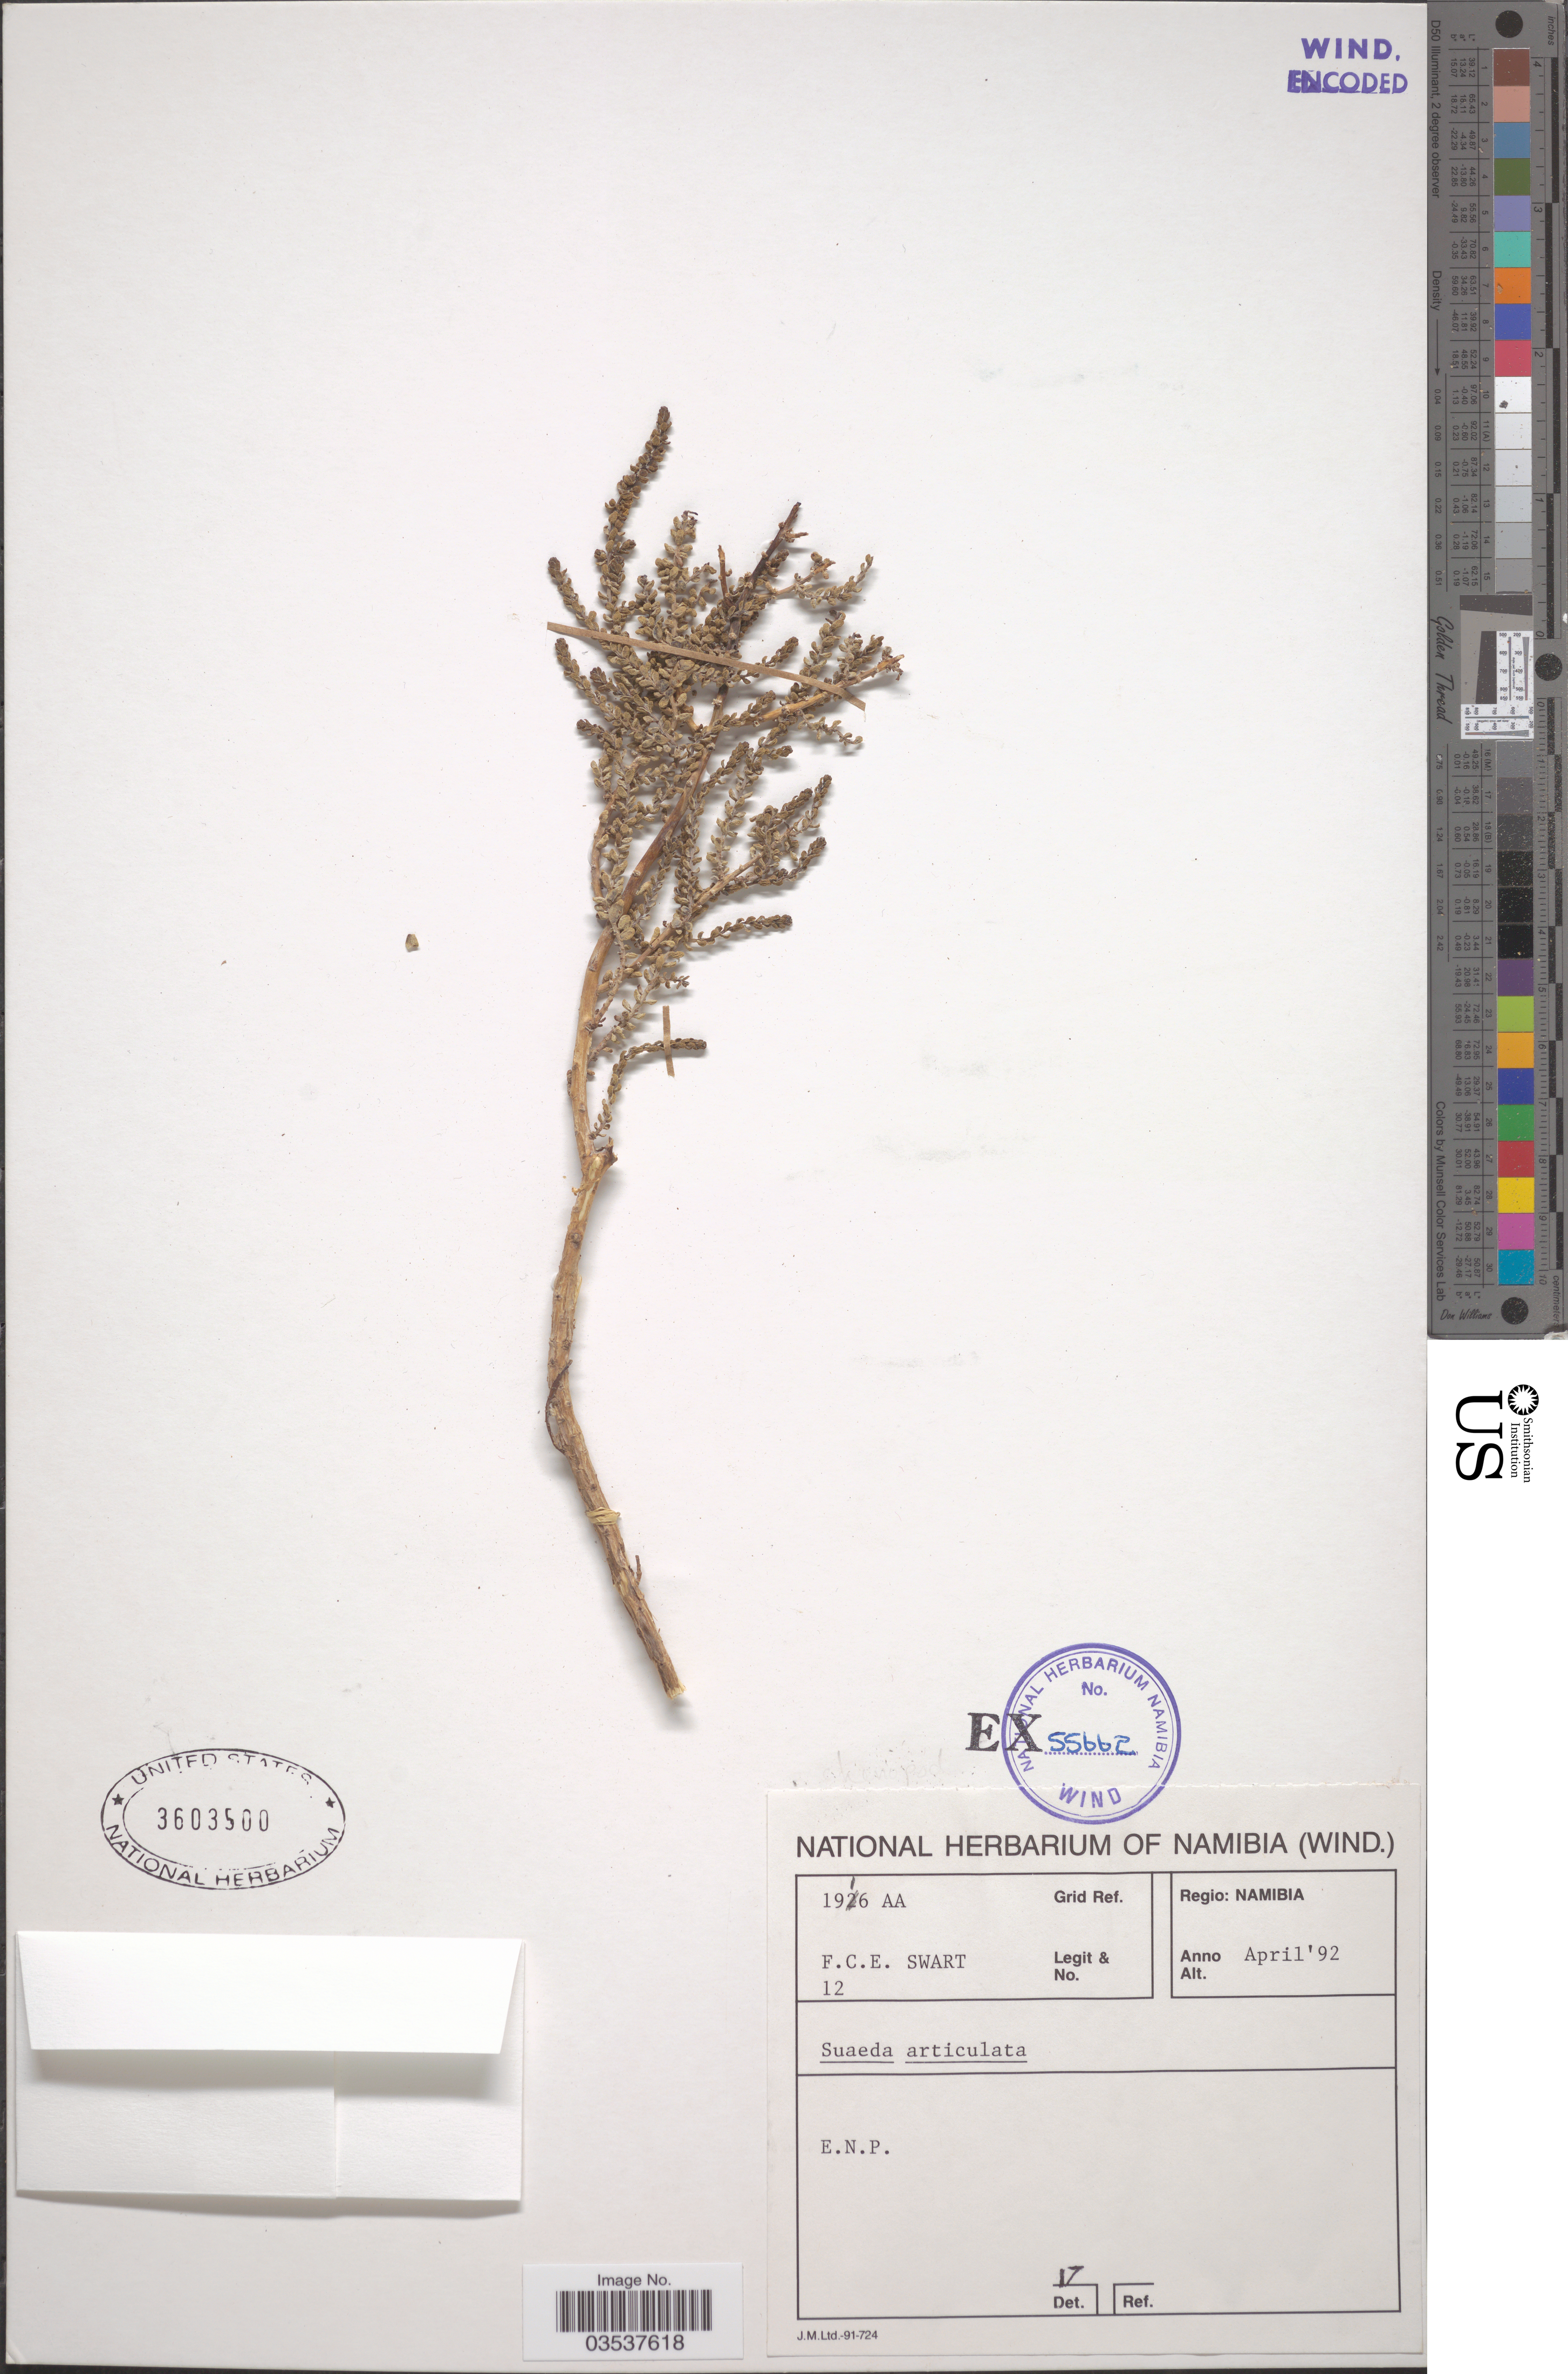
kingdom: Plantae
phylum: Tracheophyta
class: Magnoliopsida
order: Caryophyllales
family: Amaranthaceae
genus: Suaeda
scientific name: Suaeda articulata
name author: Aellen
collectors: F. Swart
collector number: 12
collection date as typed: Transcribed d/m/y: /4/92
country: Namibia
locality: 1916AA Grid Ref. Regio: Namibia. E.N.P.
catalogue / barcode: US 3603500